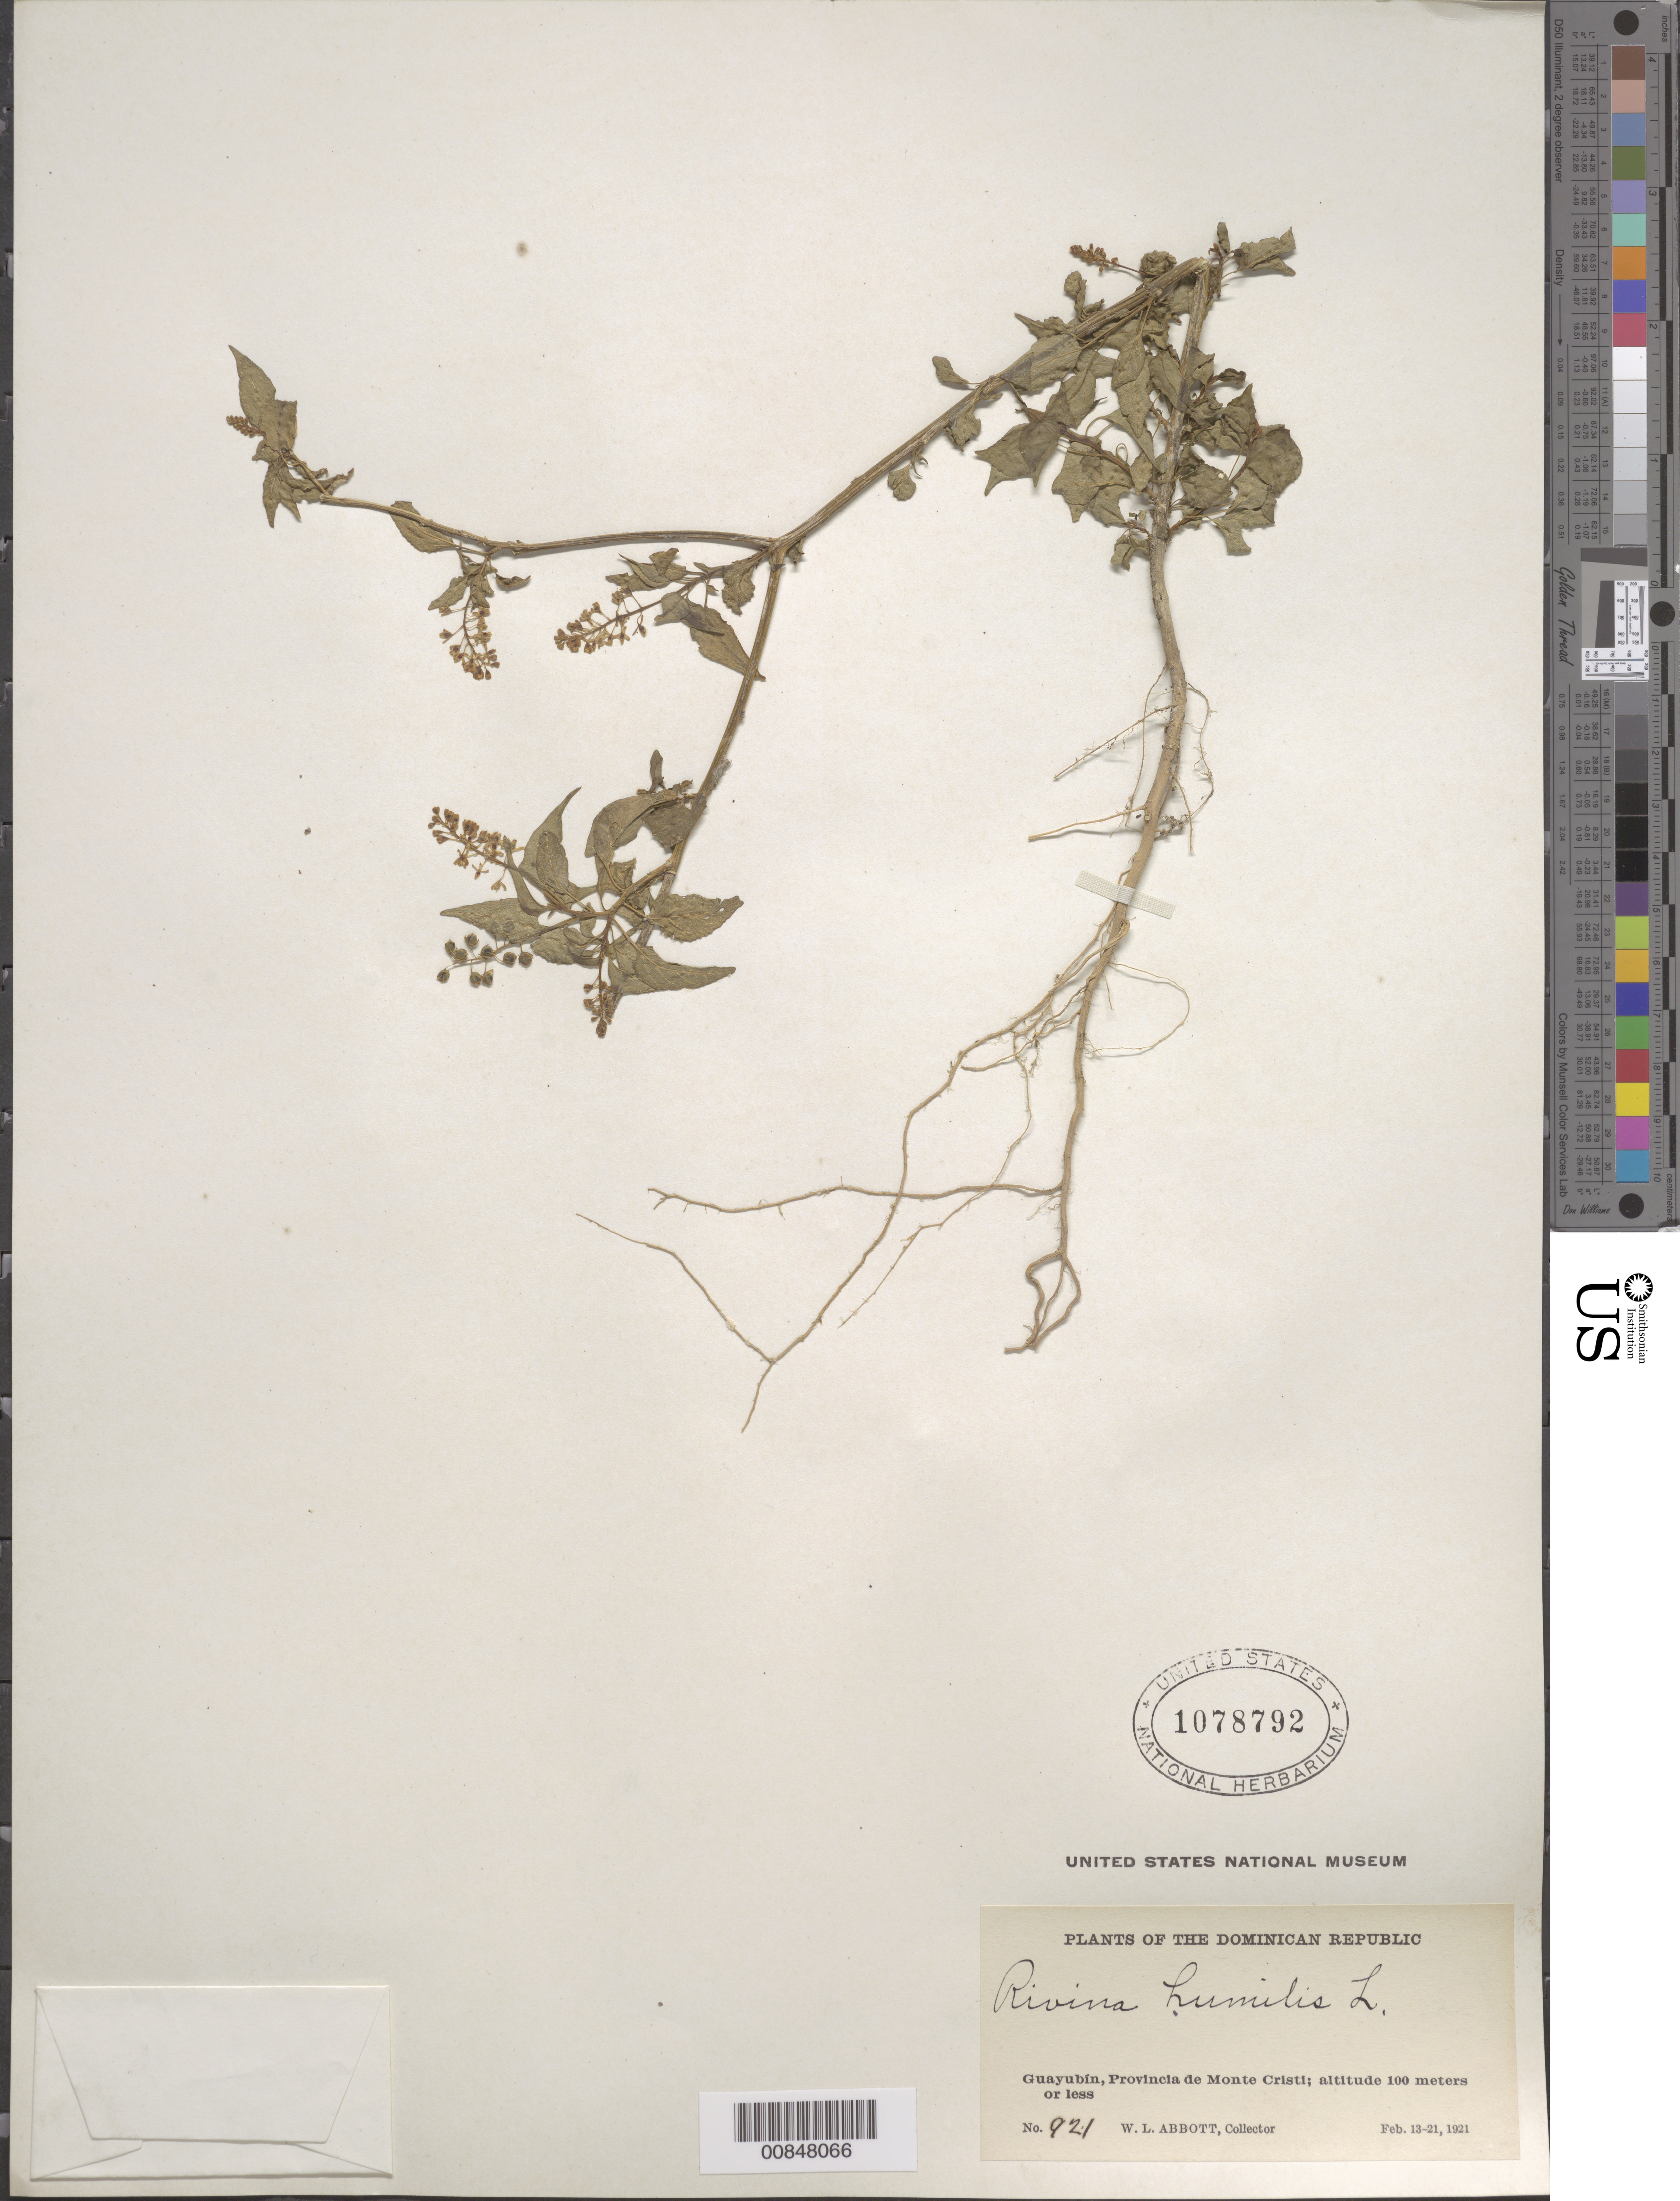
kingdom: Plantae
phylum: Tracheophyta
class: Magnoliopsida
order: Caryophyllales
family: Phytolaccaceae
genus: Rivina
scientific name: Rivina humilis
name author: L.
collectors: W. L. Abbott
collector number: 921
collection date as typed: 13 Feb 1921 to 21 Feb 1921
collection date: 1921-02-13/1921-02-21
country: Dominican Republic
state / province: Monte Cristi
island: Hispaniola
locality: Guayubín.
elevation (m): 100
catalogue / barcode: US 1078792